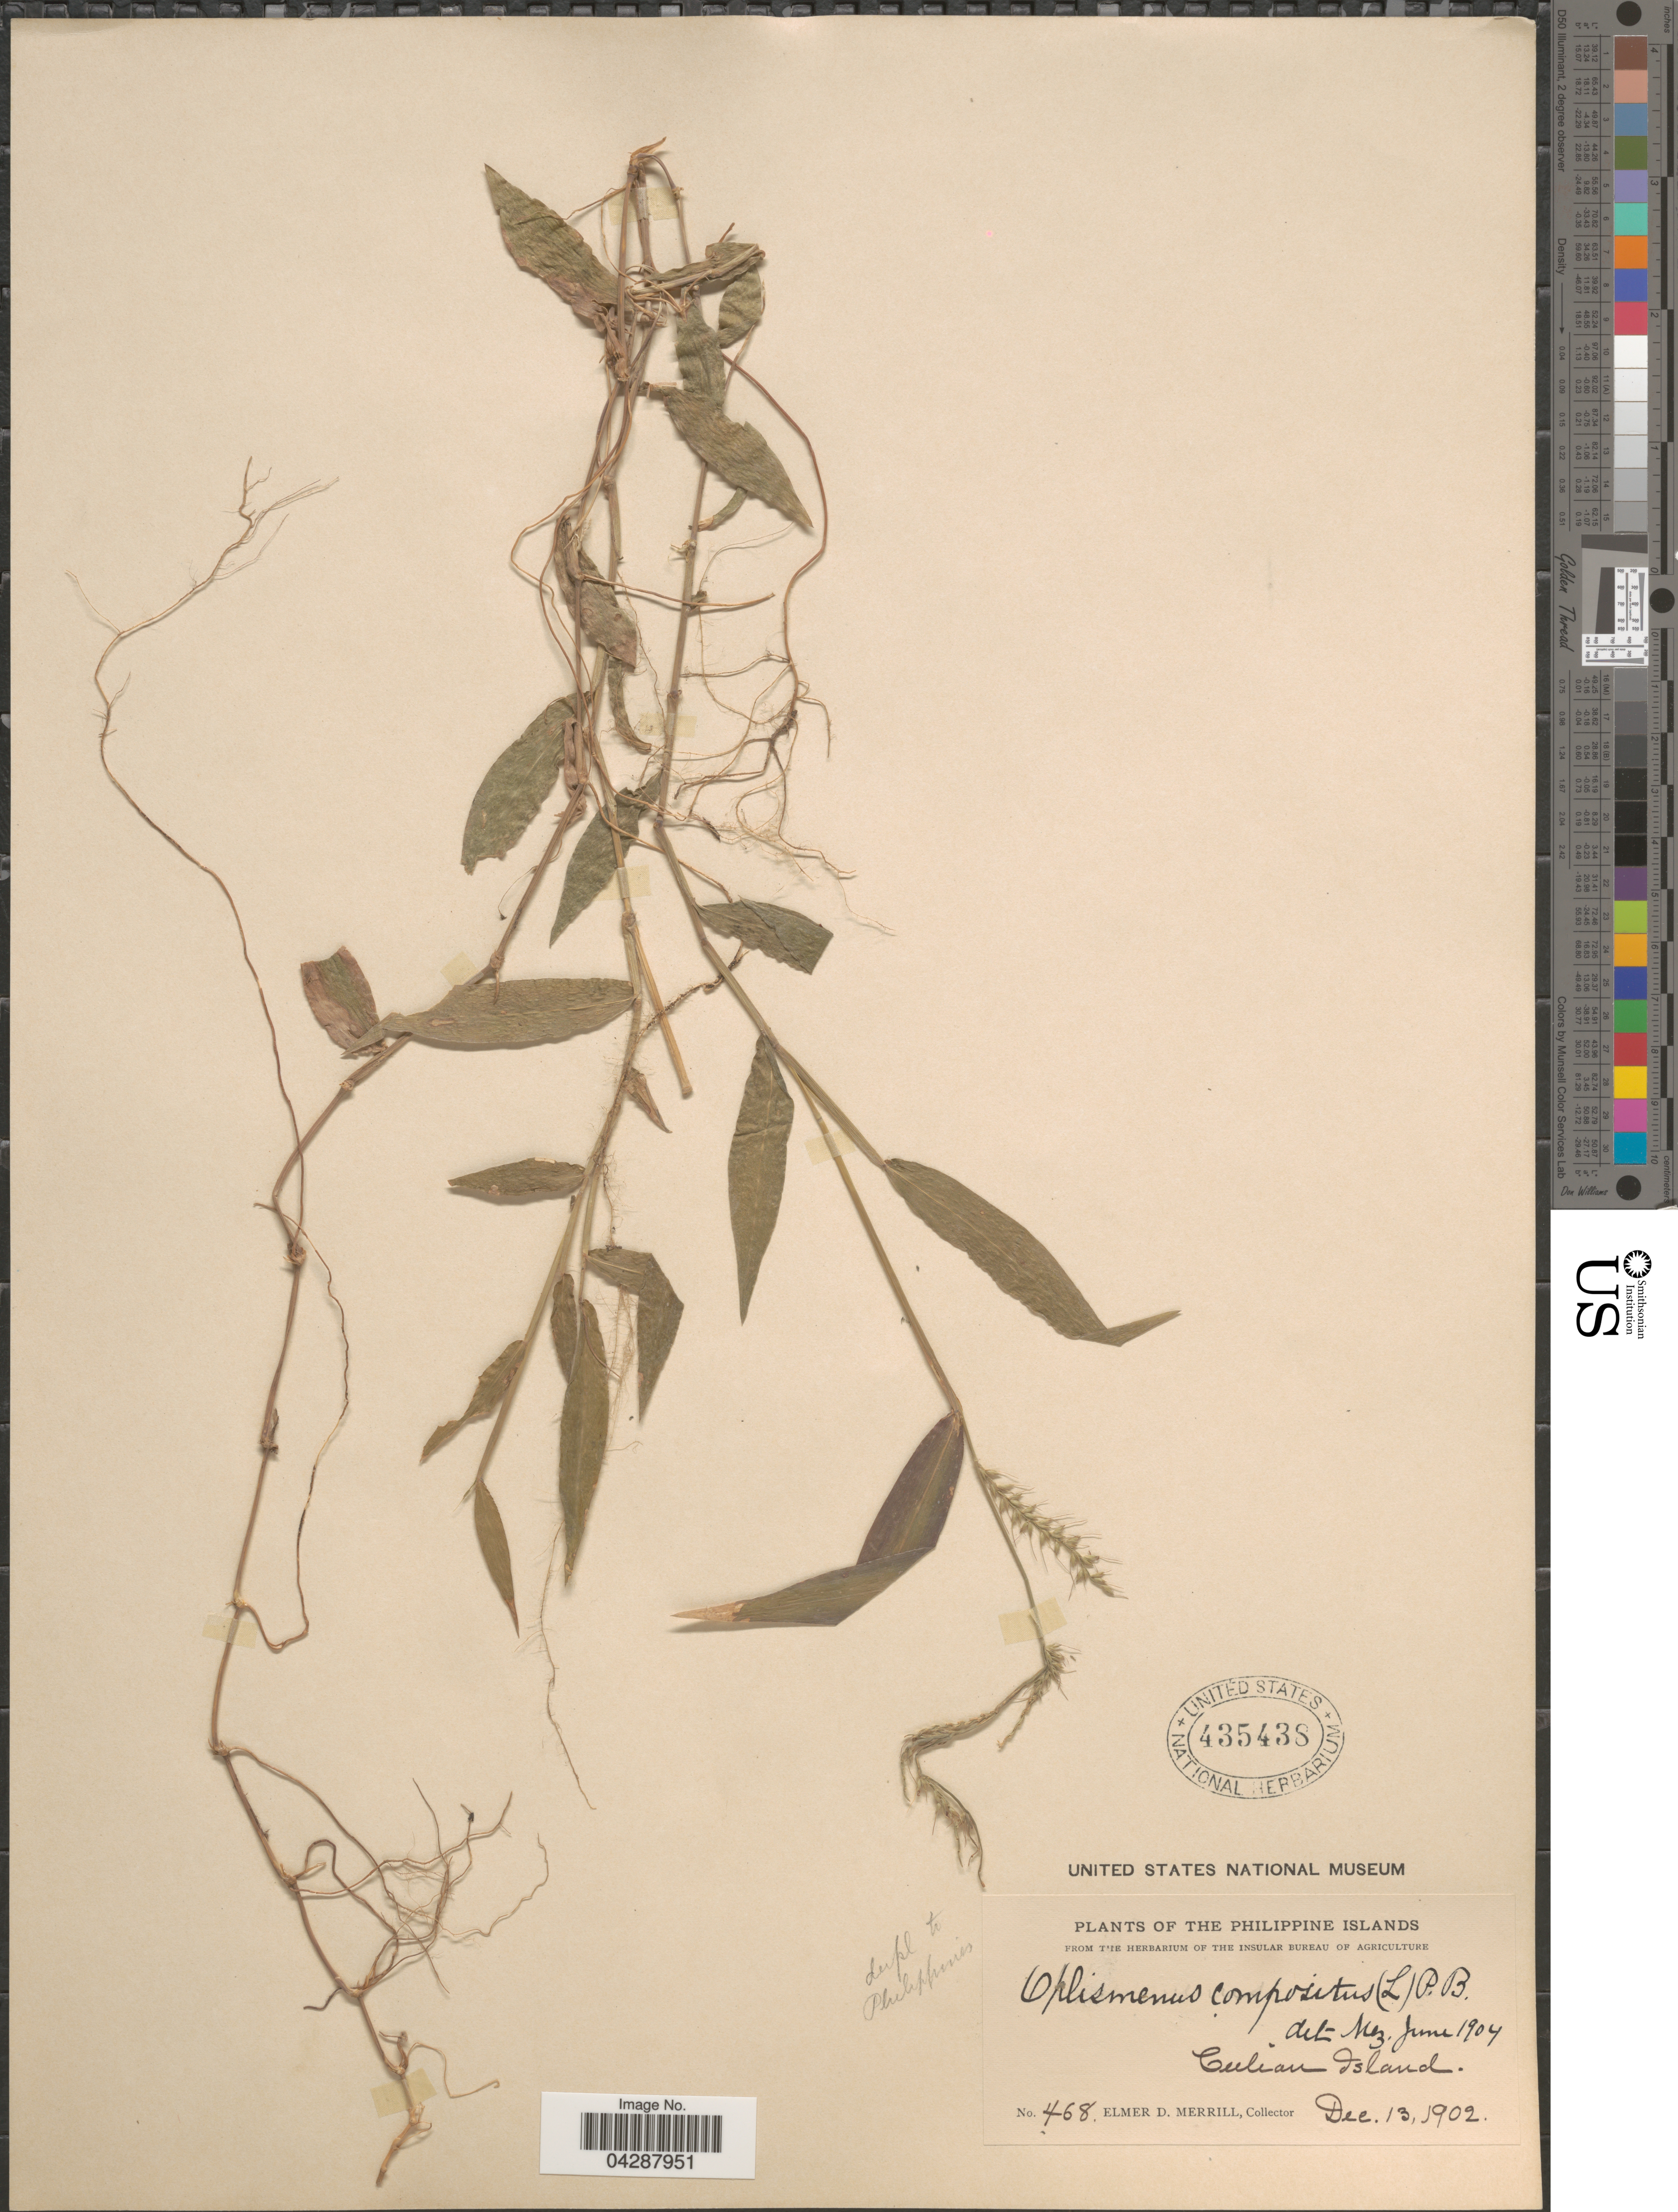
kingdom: Plantae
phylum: Tracheophyta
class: Liliopsida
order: Poales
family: Poaceae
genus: Oplismenus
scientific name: Oplismenus compositus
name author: (L.) P. Beauv.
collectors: E. D. Merrill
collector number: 468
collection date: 1902-12-13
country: Philippines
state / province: Mimaropa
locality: The Philippine Islands. Culian Island.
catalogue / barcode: US 435438